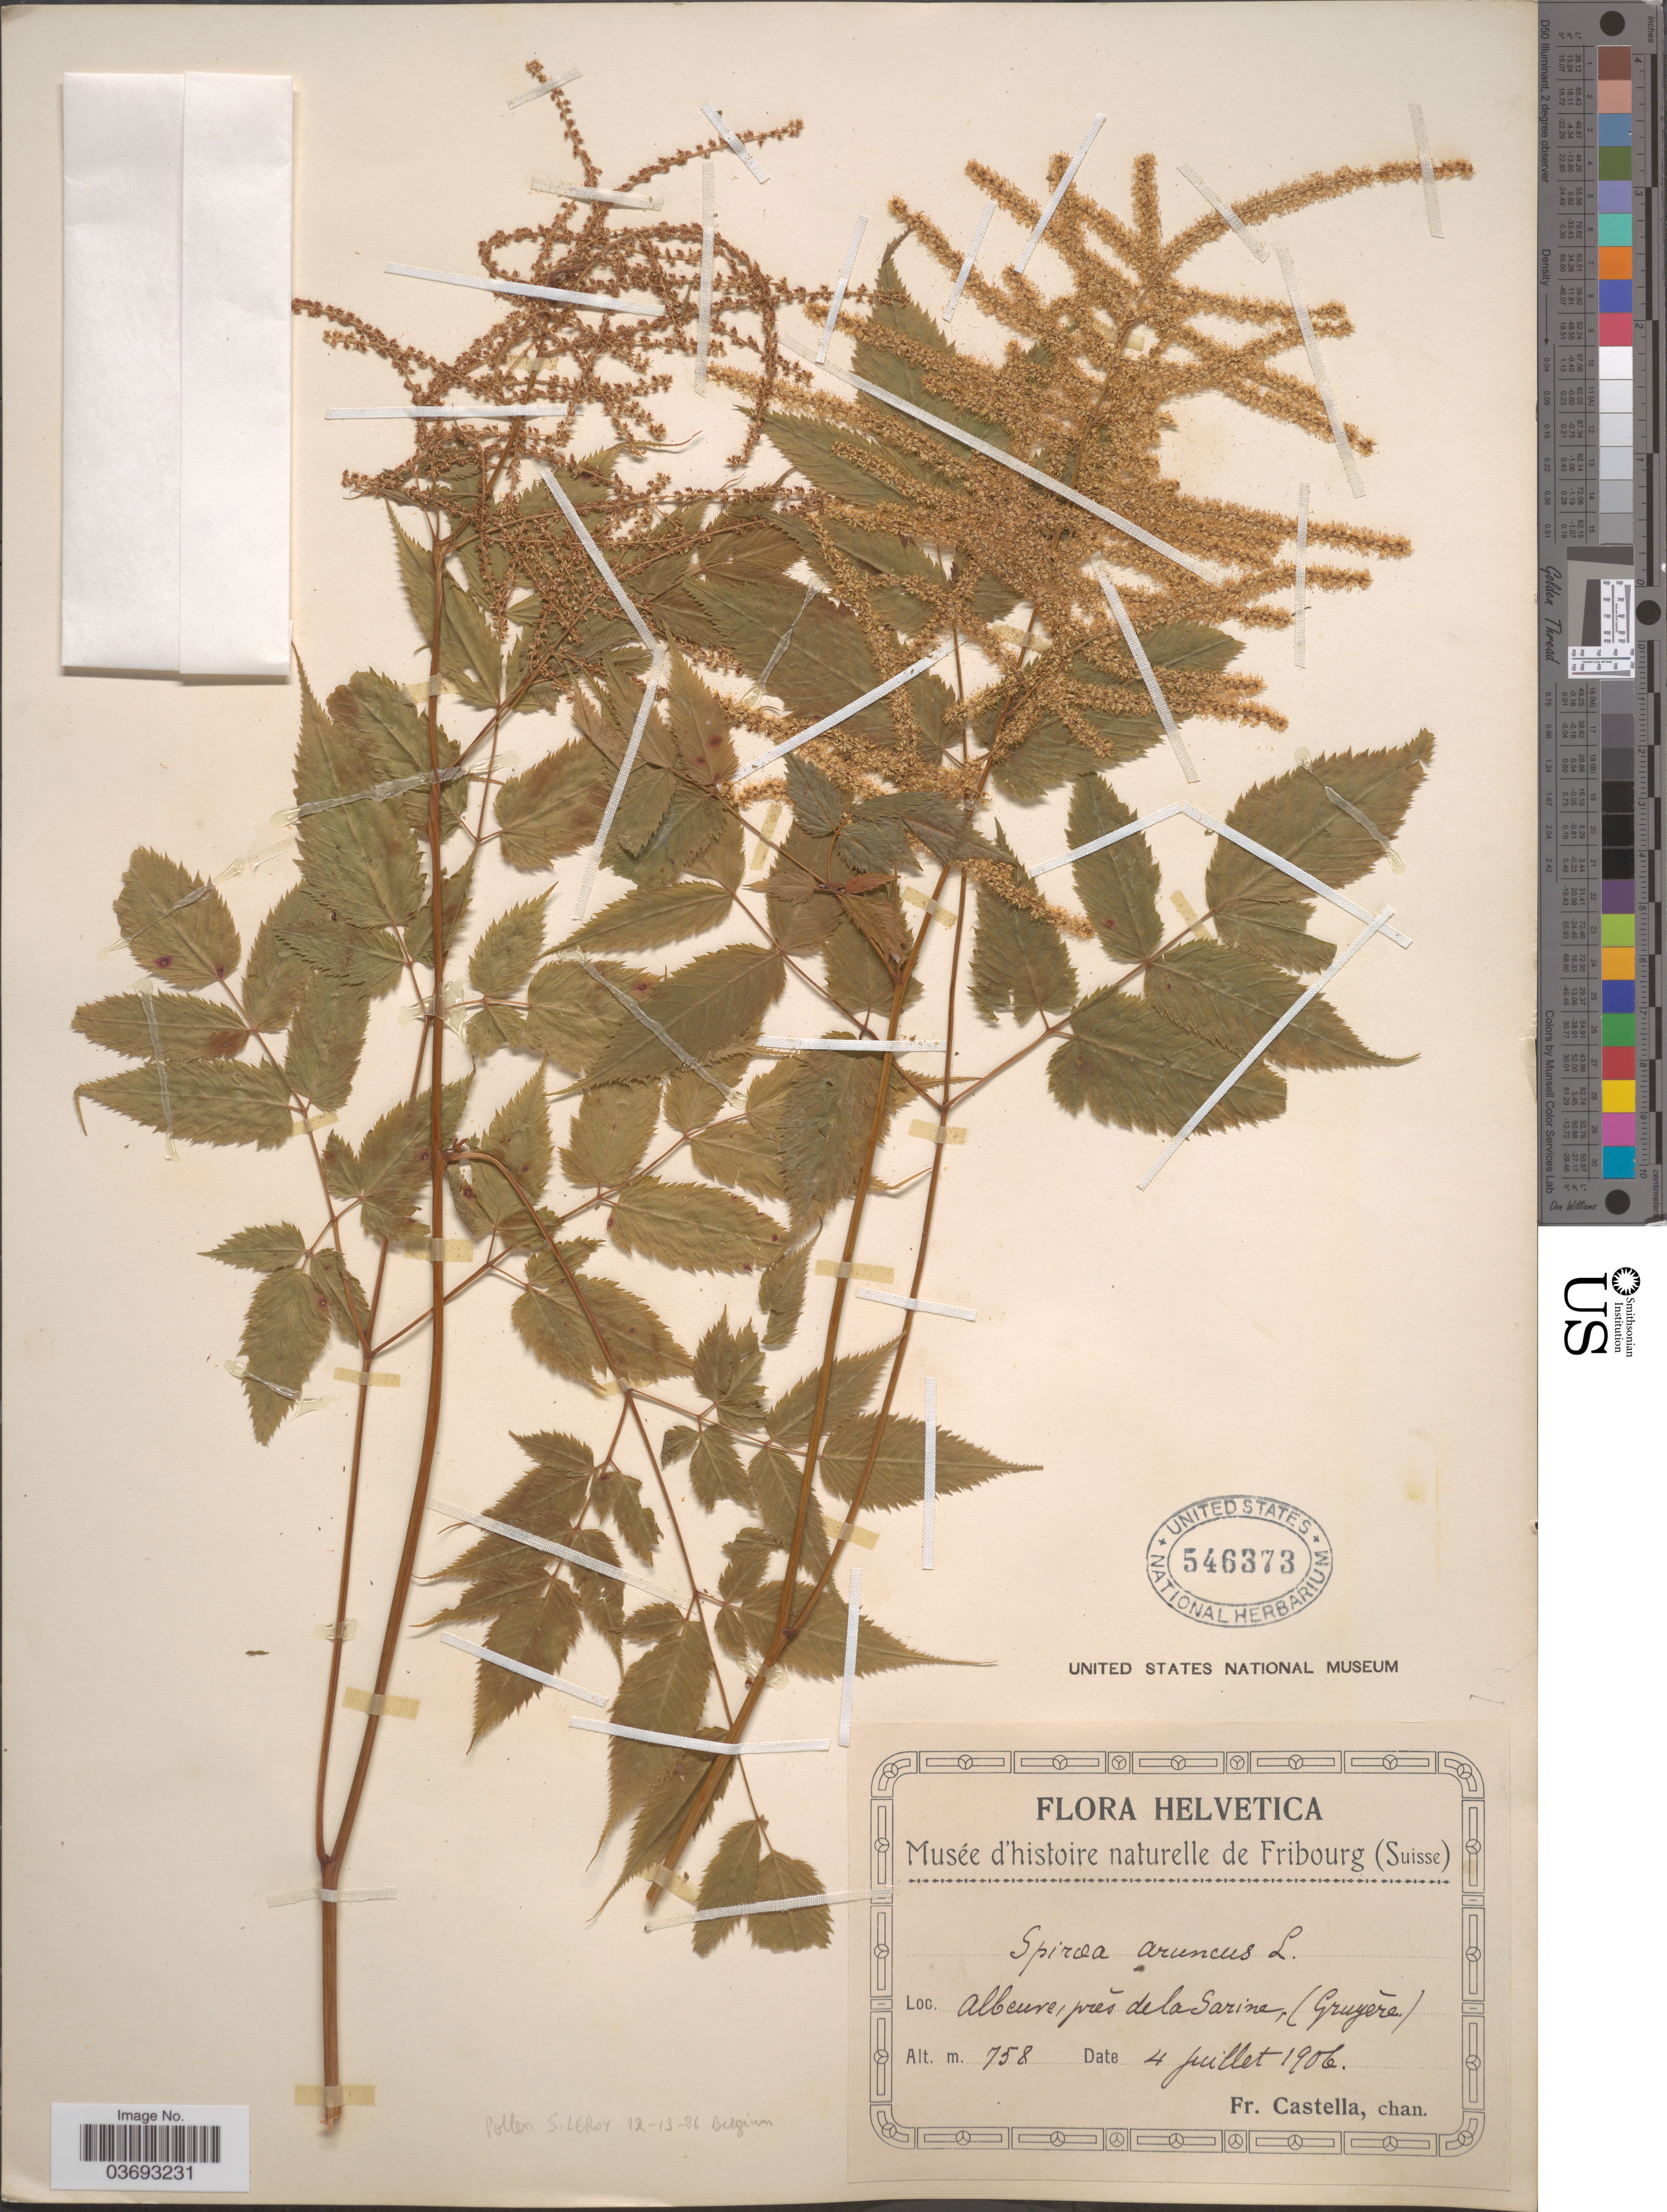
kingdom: Plantae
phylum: Tracheophyta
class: Magnoliopsida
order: Rosales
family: Rosaceae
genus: Spiraea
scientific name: Spiraea aruncus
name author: L.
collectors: Fr. Castella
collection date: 1906-07-04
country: Switzerland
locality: Helvetica. Albeure, prés de la Sarine, (Gruyére).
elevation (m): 758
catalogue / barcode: US 546373